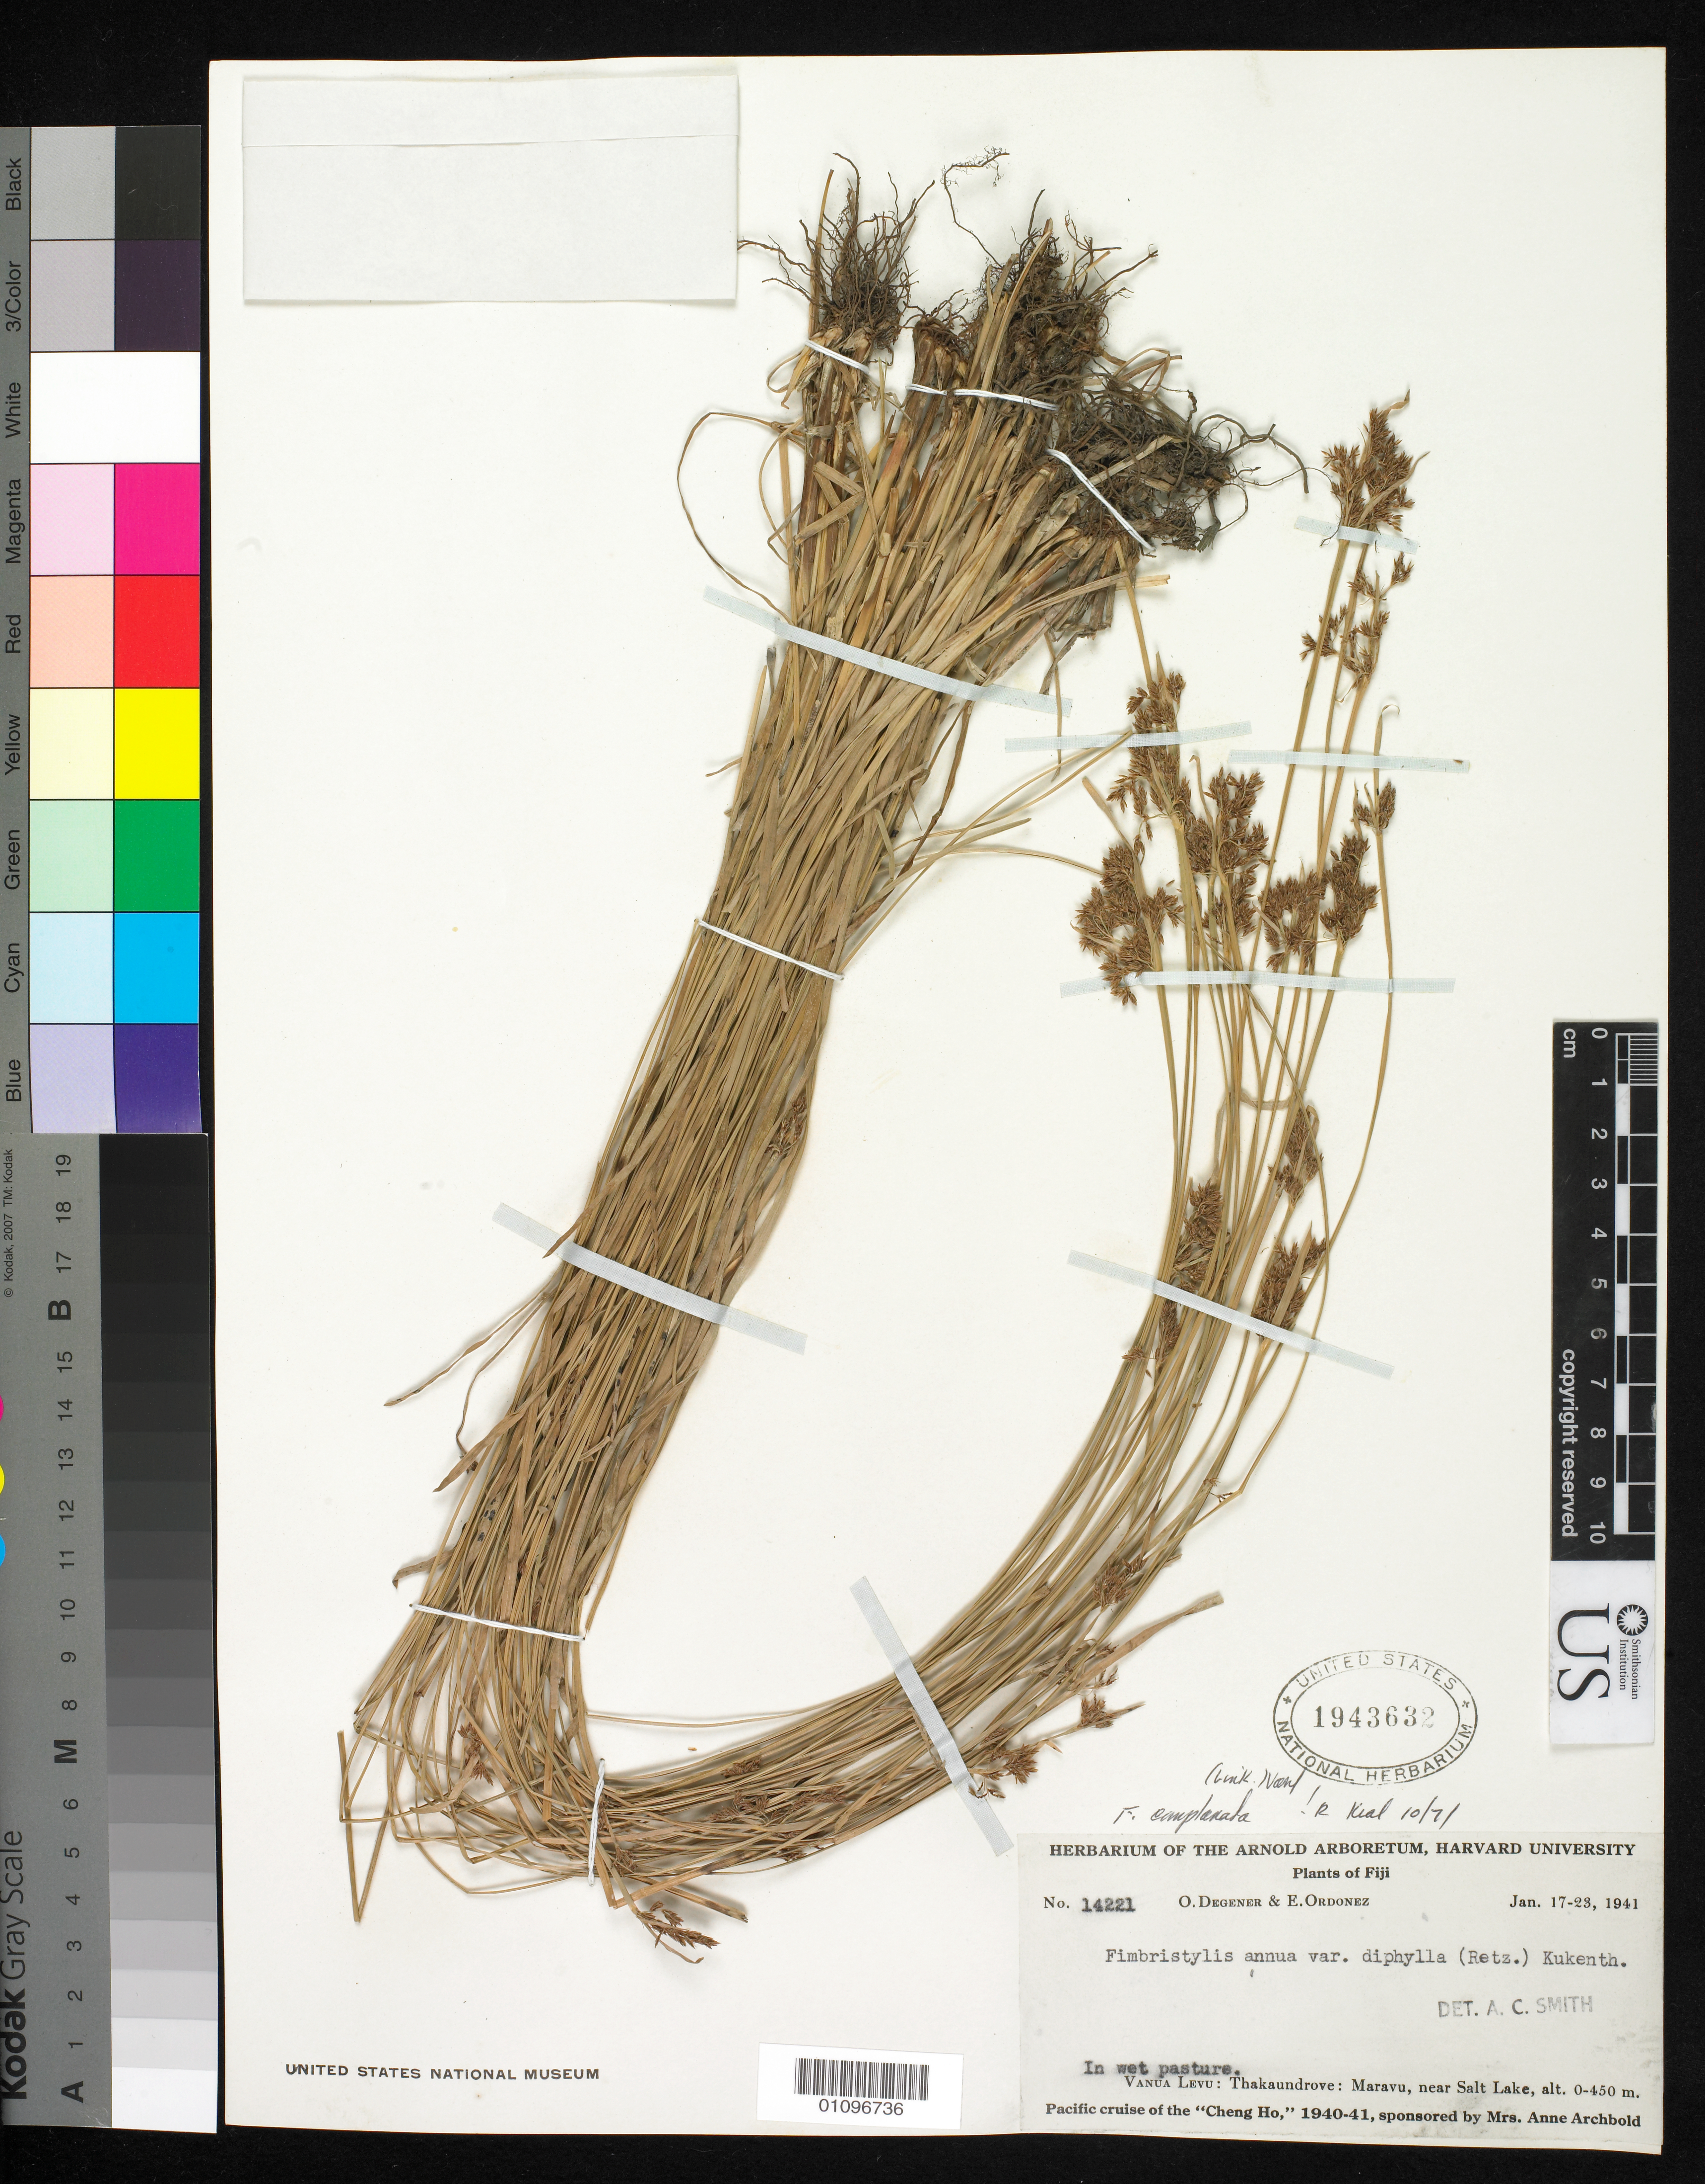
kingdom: Plantae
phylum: Tracheophyta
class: Liliopsida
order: Poales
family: Cyperaceae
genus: Fimbristylis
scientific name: Fimbristylis complanata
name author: (Retz.) Link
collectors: O. Degener & E. Ordonez.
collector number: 14221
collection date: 1941-01-17/1941-01-23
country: Fiji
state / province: Thakaundrove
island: Vanua Levu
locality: Maravu, near Salt Lake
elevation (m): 0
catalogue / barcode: US 2933232